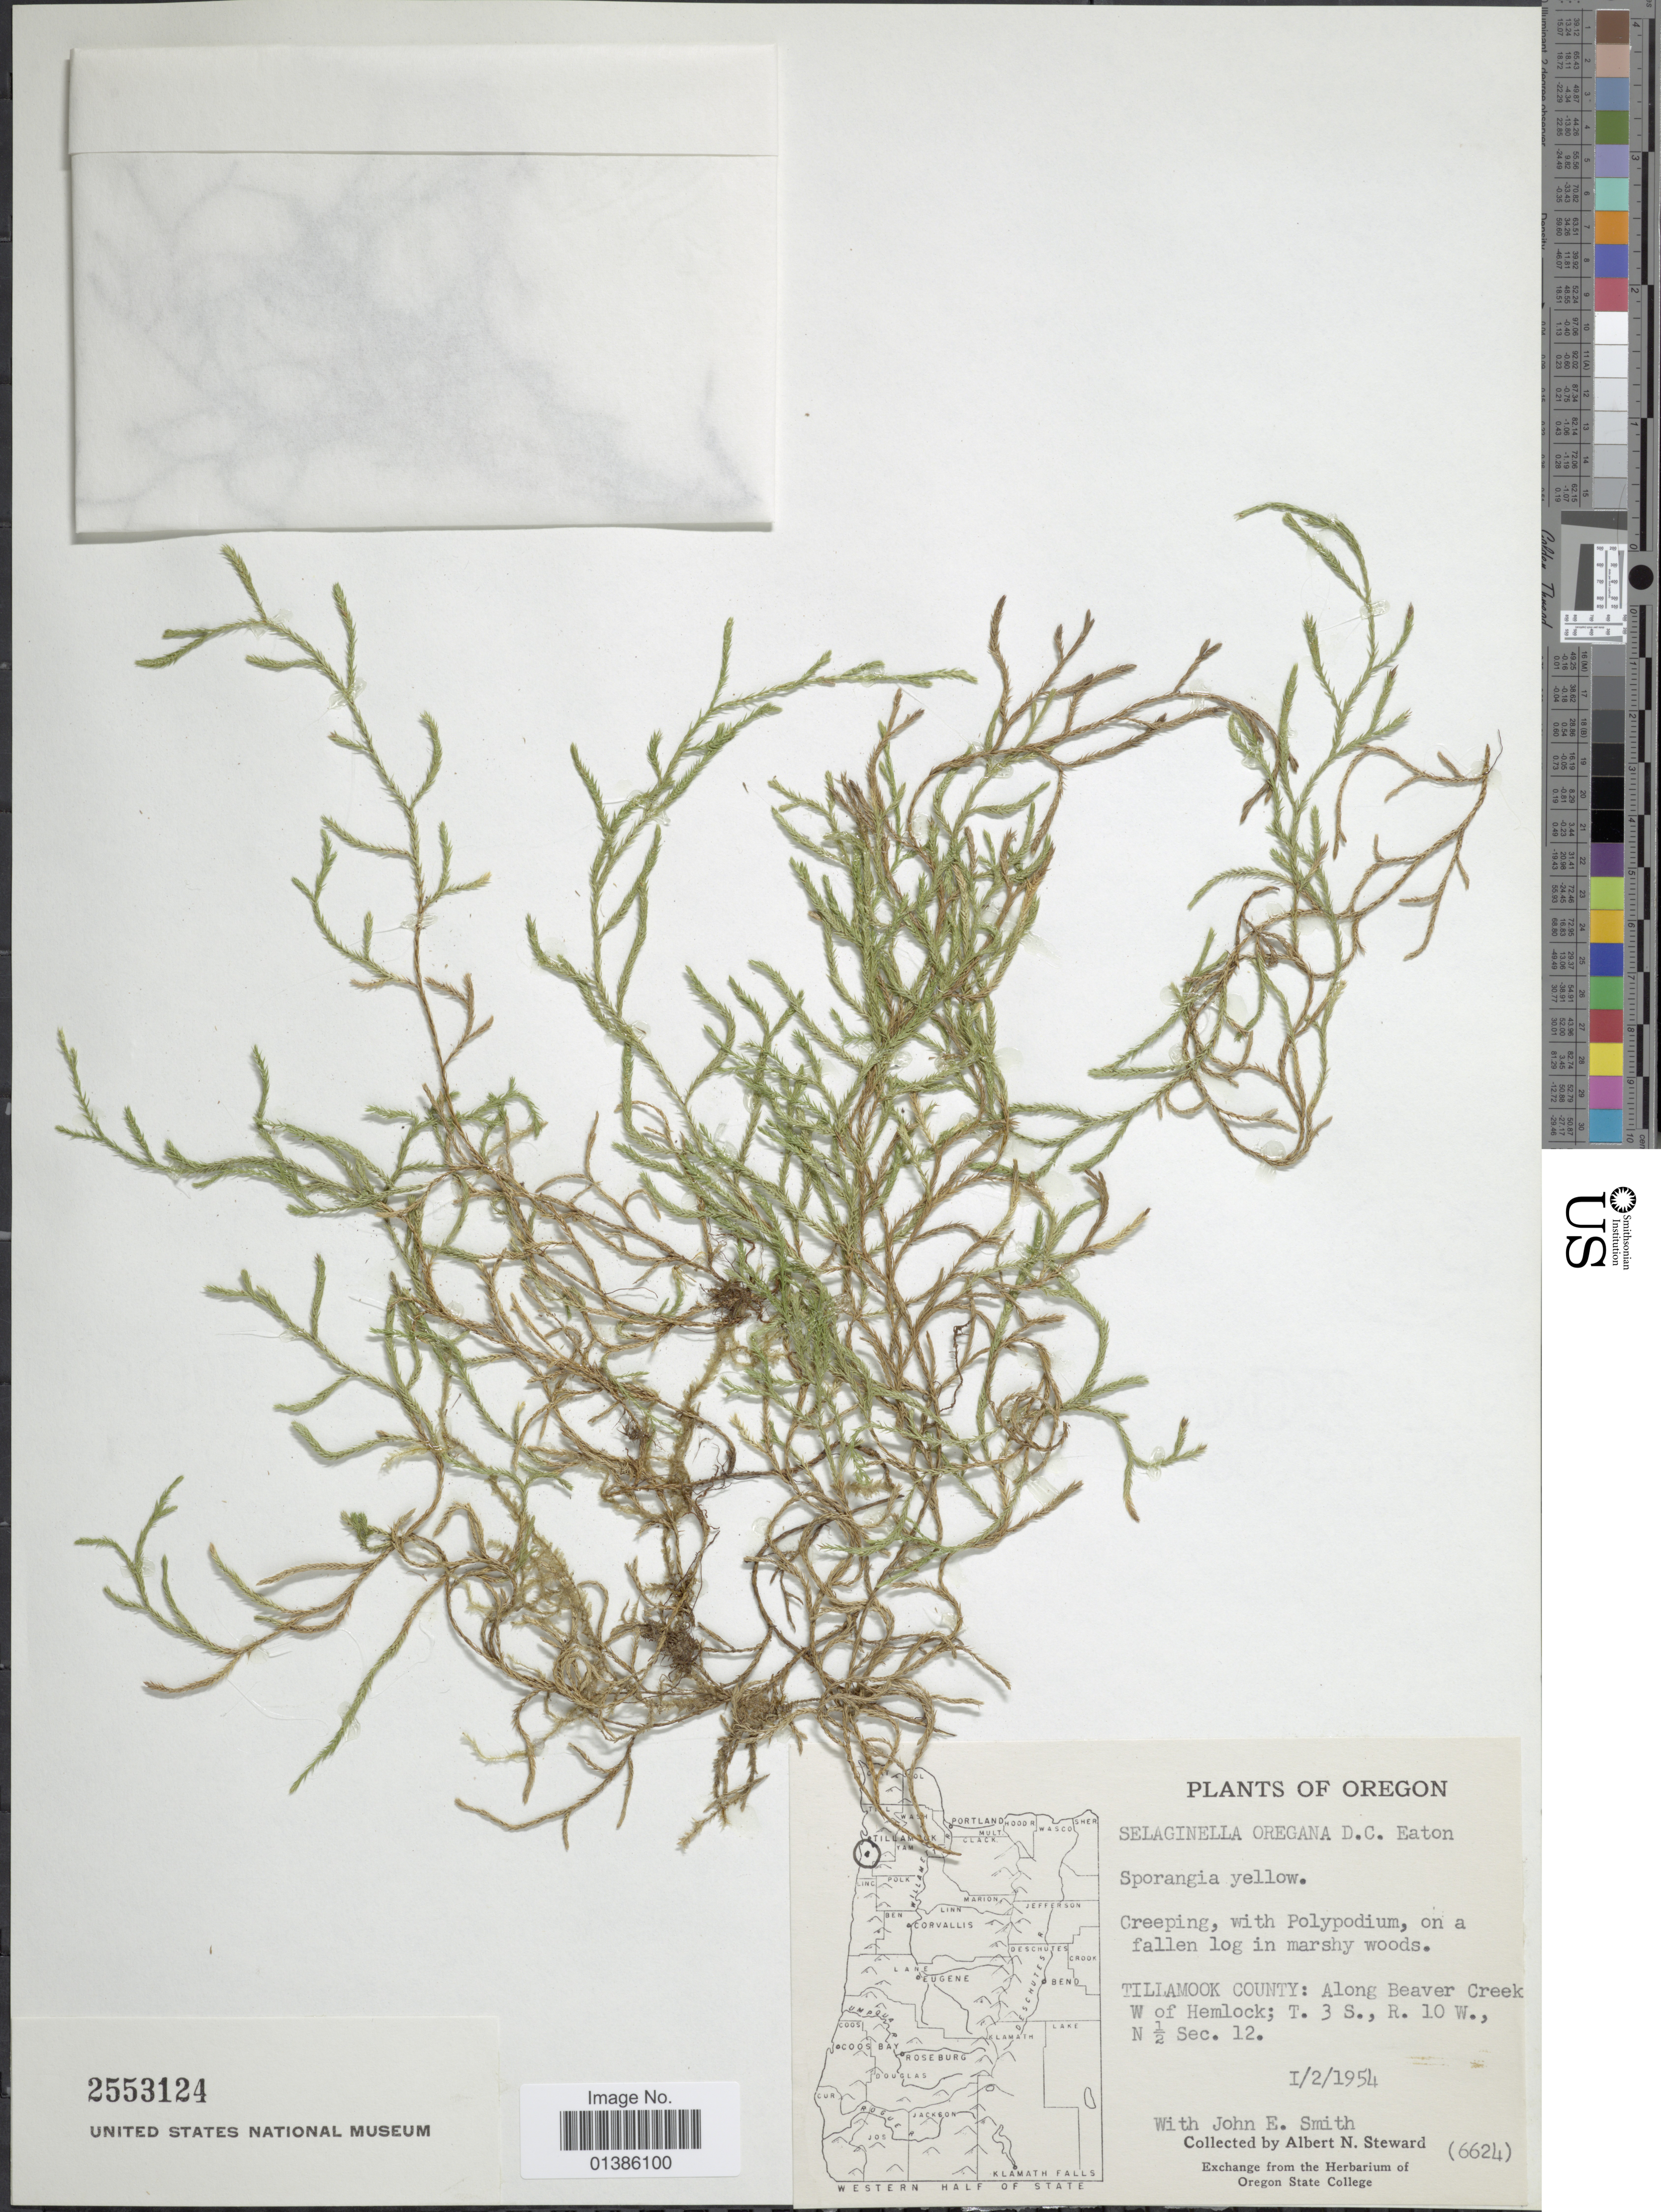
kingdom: Plantae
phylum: Tracheophyta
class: Lycopodiopsida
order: Selaginellales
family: Selaginellaceae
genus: Selaginella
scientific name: Selaginella oregana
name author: D.C. Eaton ex S. Watson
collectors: A. N. Steward & J. Smith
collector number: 6624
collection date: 1954-01-02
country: United States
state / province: Oregon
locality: Tillamook County: Along Beaver Creek W of Hemlock; T. 3 S., R. 10 W., N ½ Sec. 12.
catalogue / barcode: US 2553124